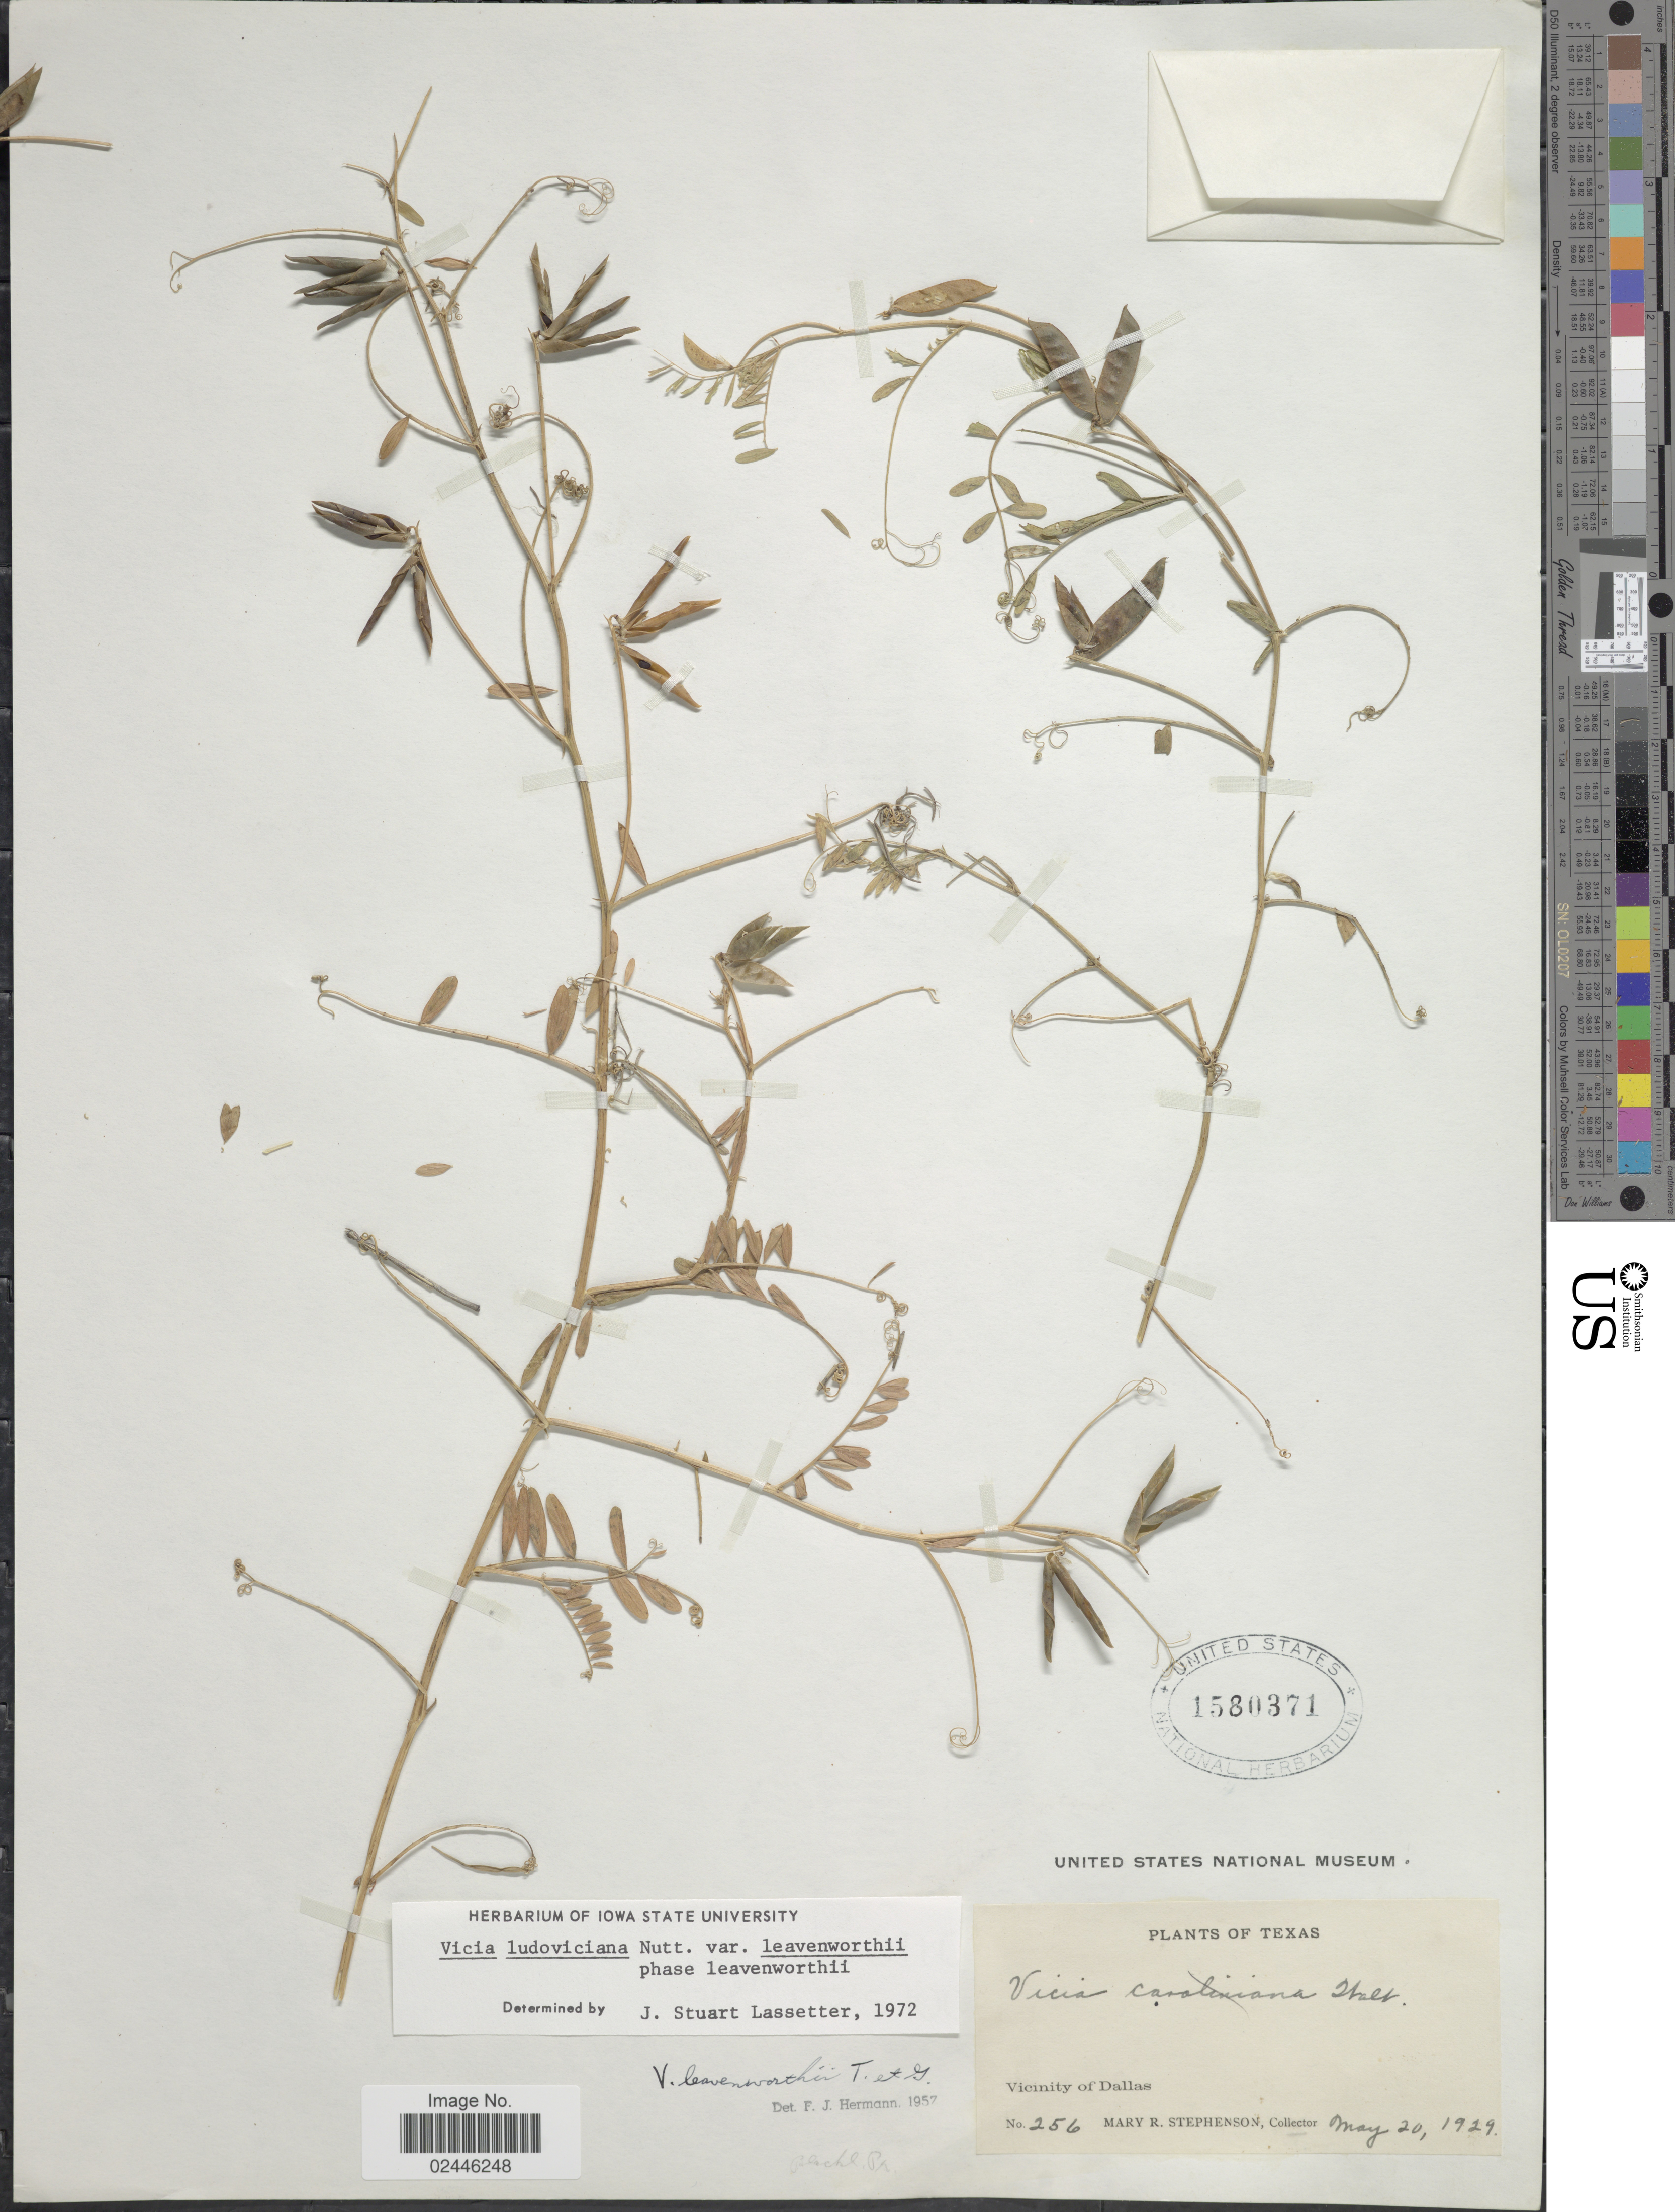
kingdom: Plantae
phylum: Tracheophyta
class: Magnoliopsida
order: Fabales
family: Fabaceae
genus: Vicia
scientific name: Vicia ludoviciana var. leavenworthii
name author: (Torr. & A. Gray) Broich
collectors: M. Stephenson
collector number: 256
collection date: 1929-05-20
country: United States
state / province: Texas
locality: Vicinity of Dallas. Blackl. Pr.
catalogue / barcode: US 1580371